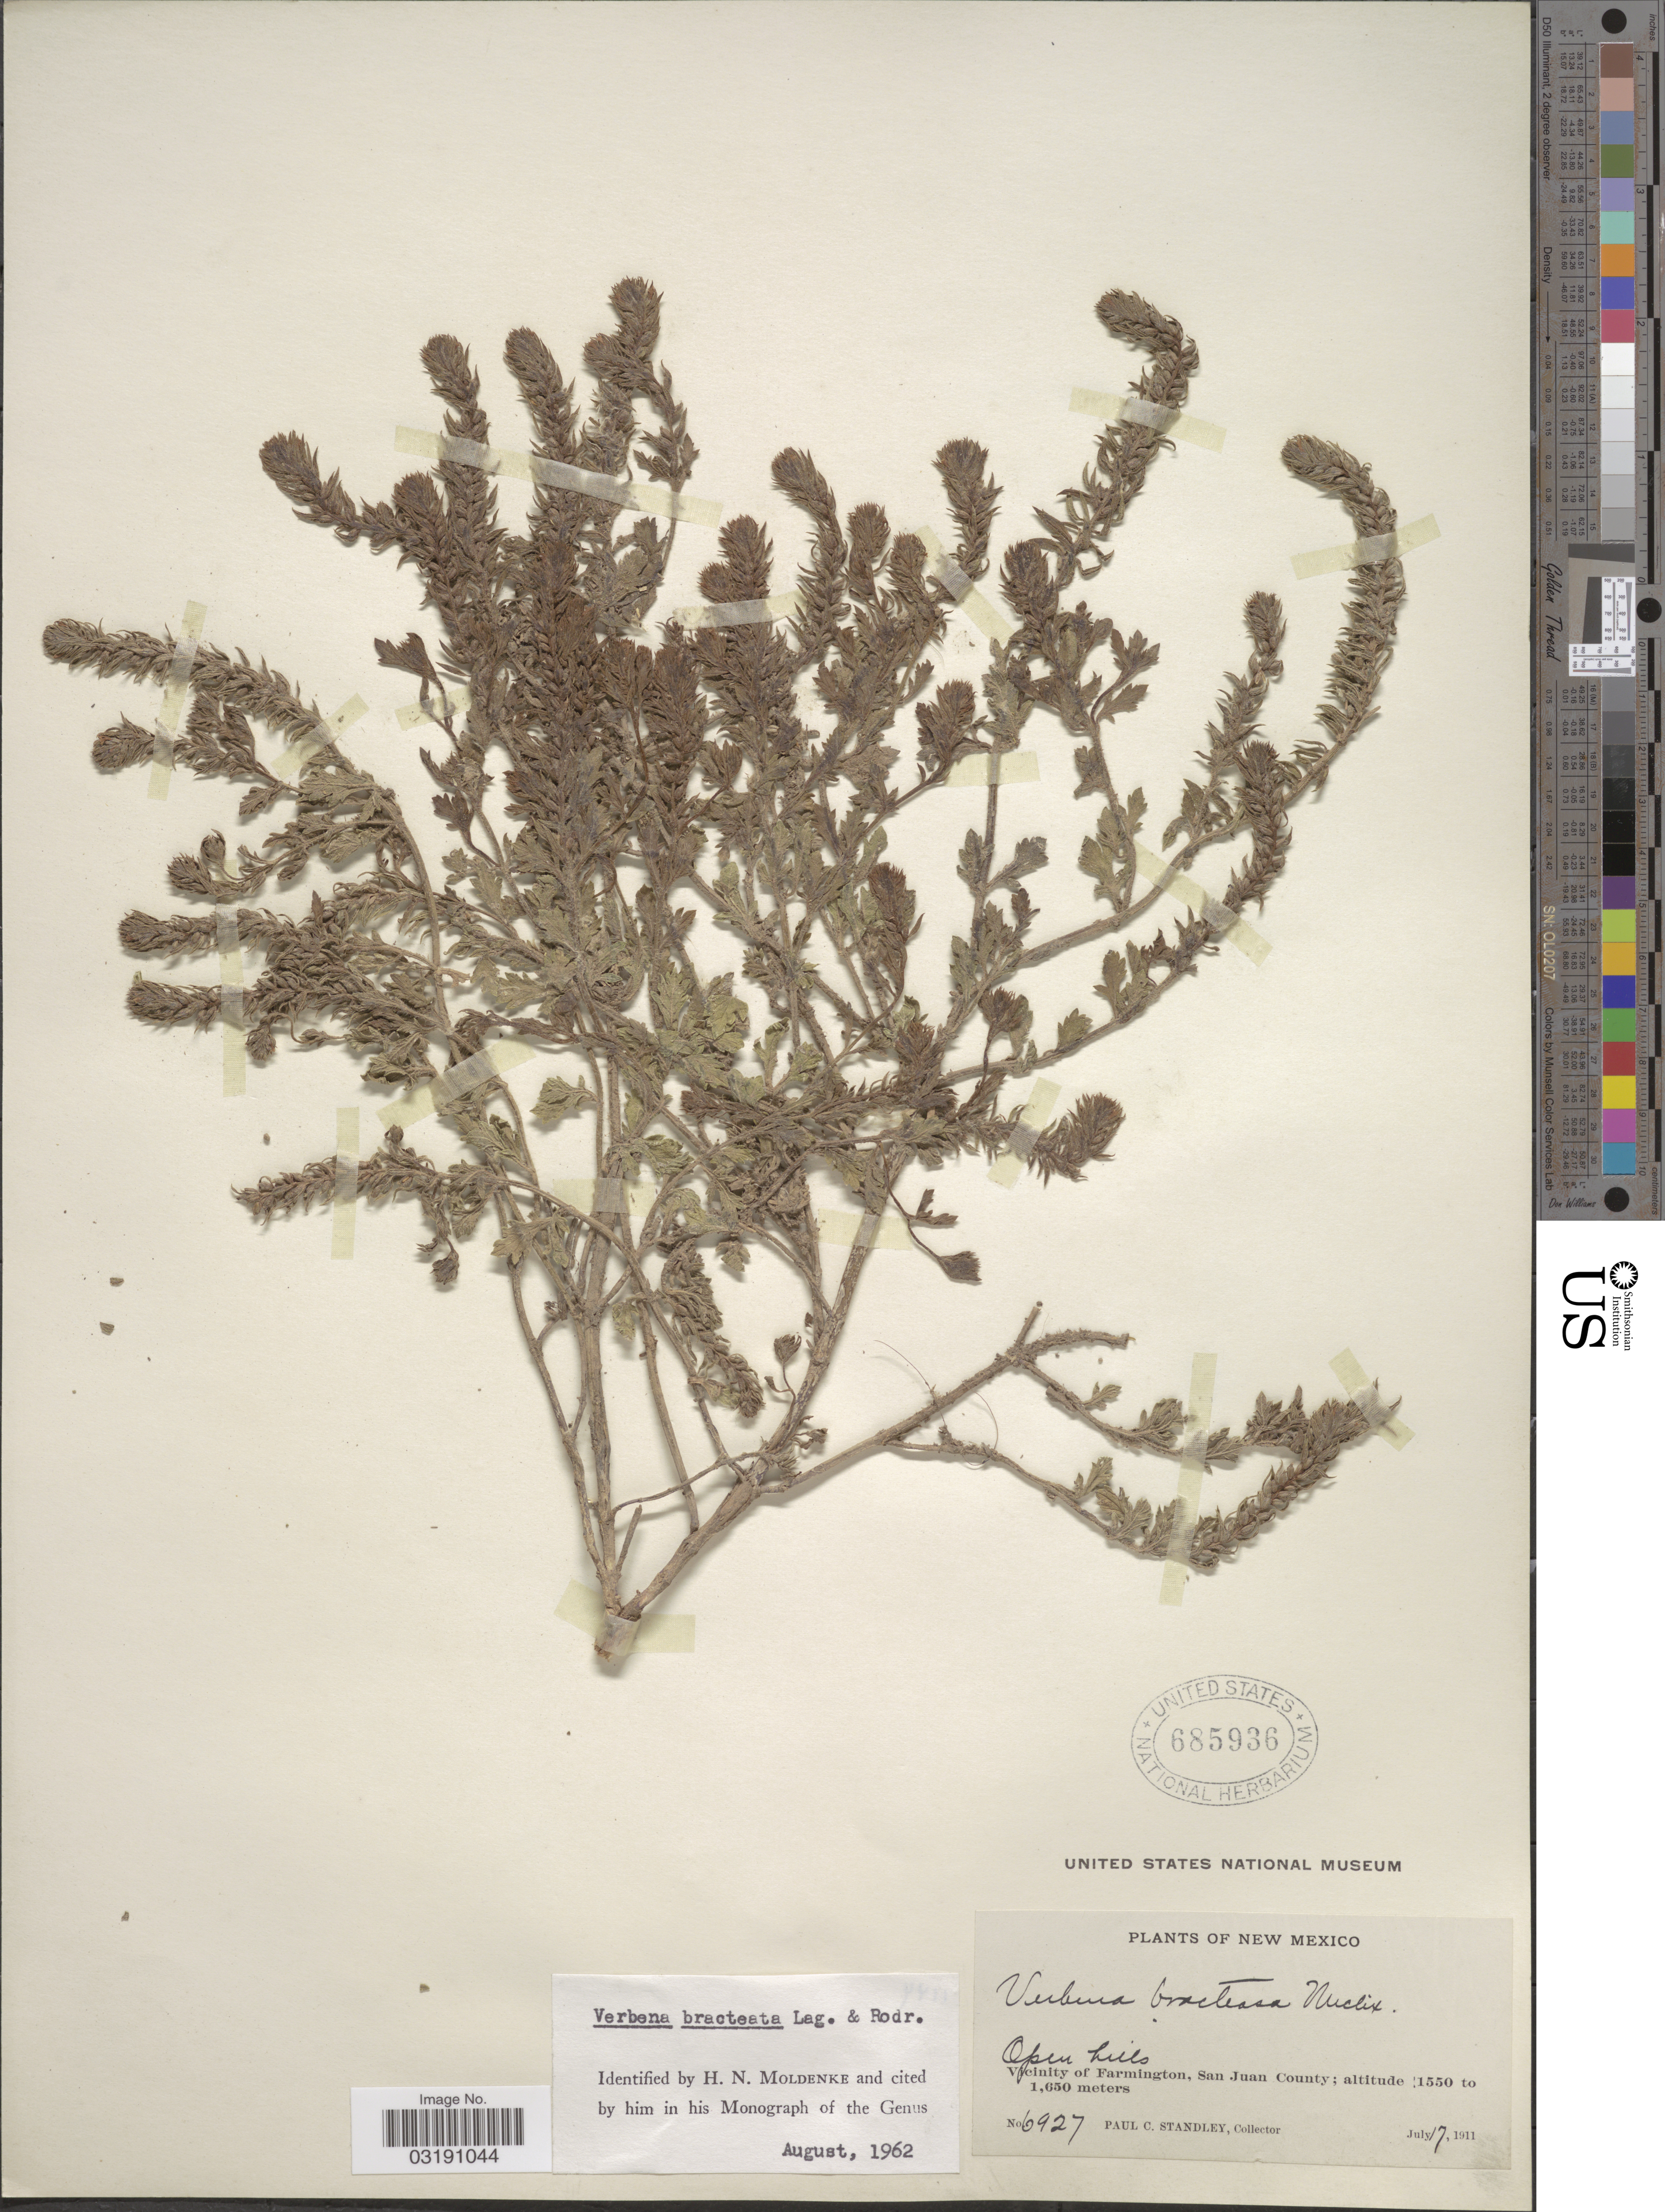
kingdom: Plantae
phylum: Tracheophyta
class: Magnoliopsida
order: Lamiales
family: Verbenaceae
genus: Verbena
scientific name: Verbena bracteata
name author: Cav. ex Lag. & Rodr.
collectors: P. C. Standley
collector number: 6927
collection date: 1911-07-17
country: United States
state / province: New Mexico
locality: Vicinity of Farmington, San Juan County.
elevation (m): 1550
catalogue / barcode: US 685936